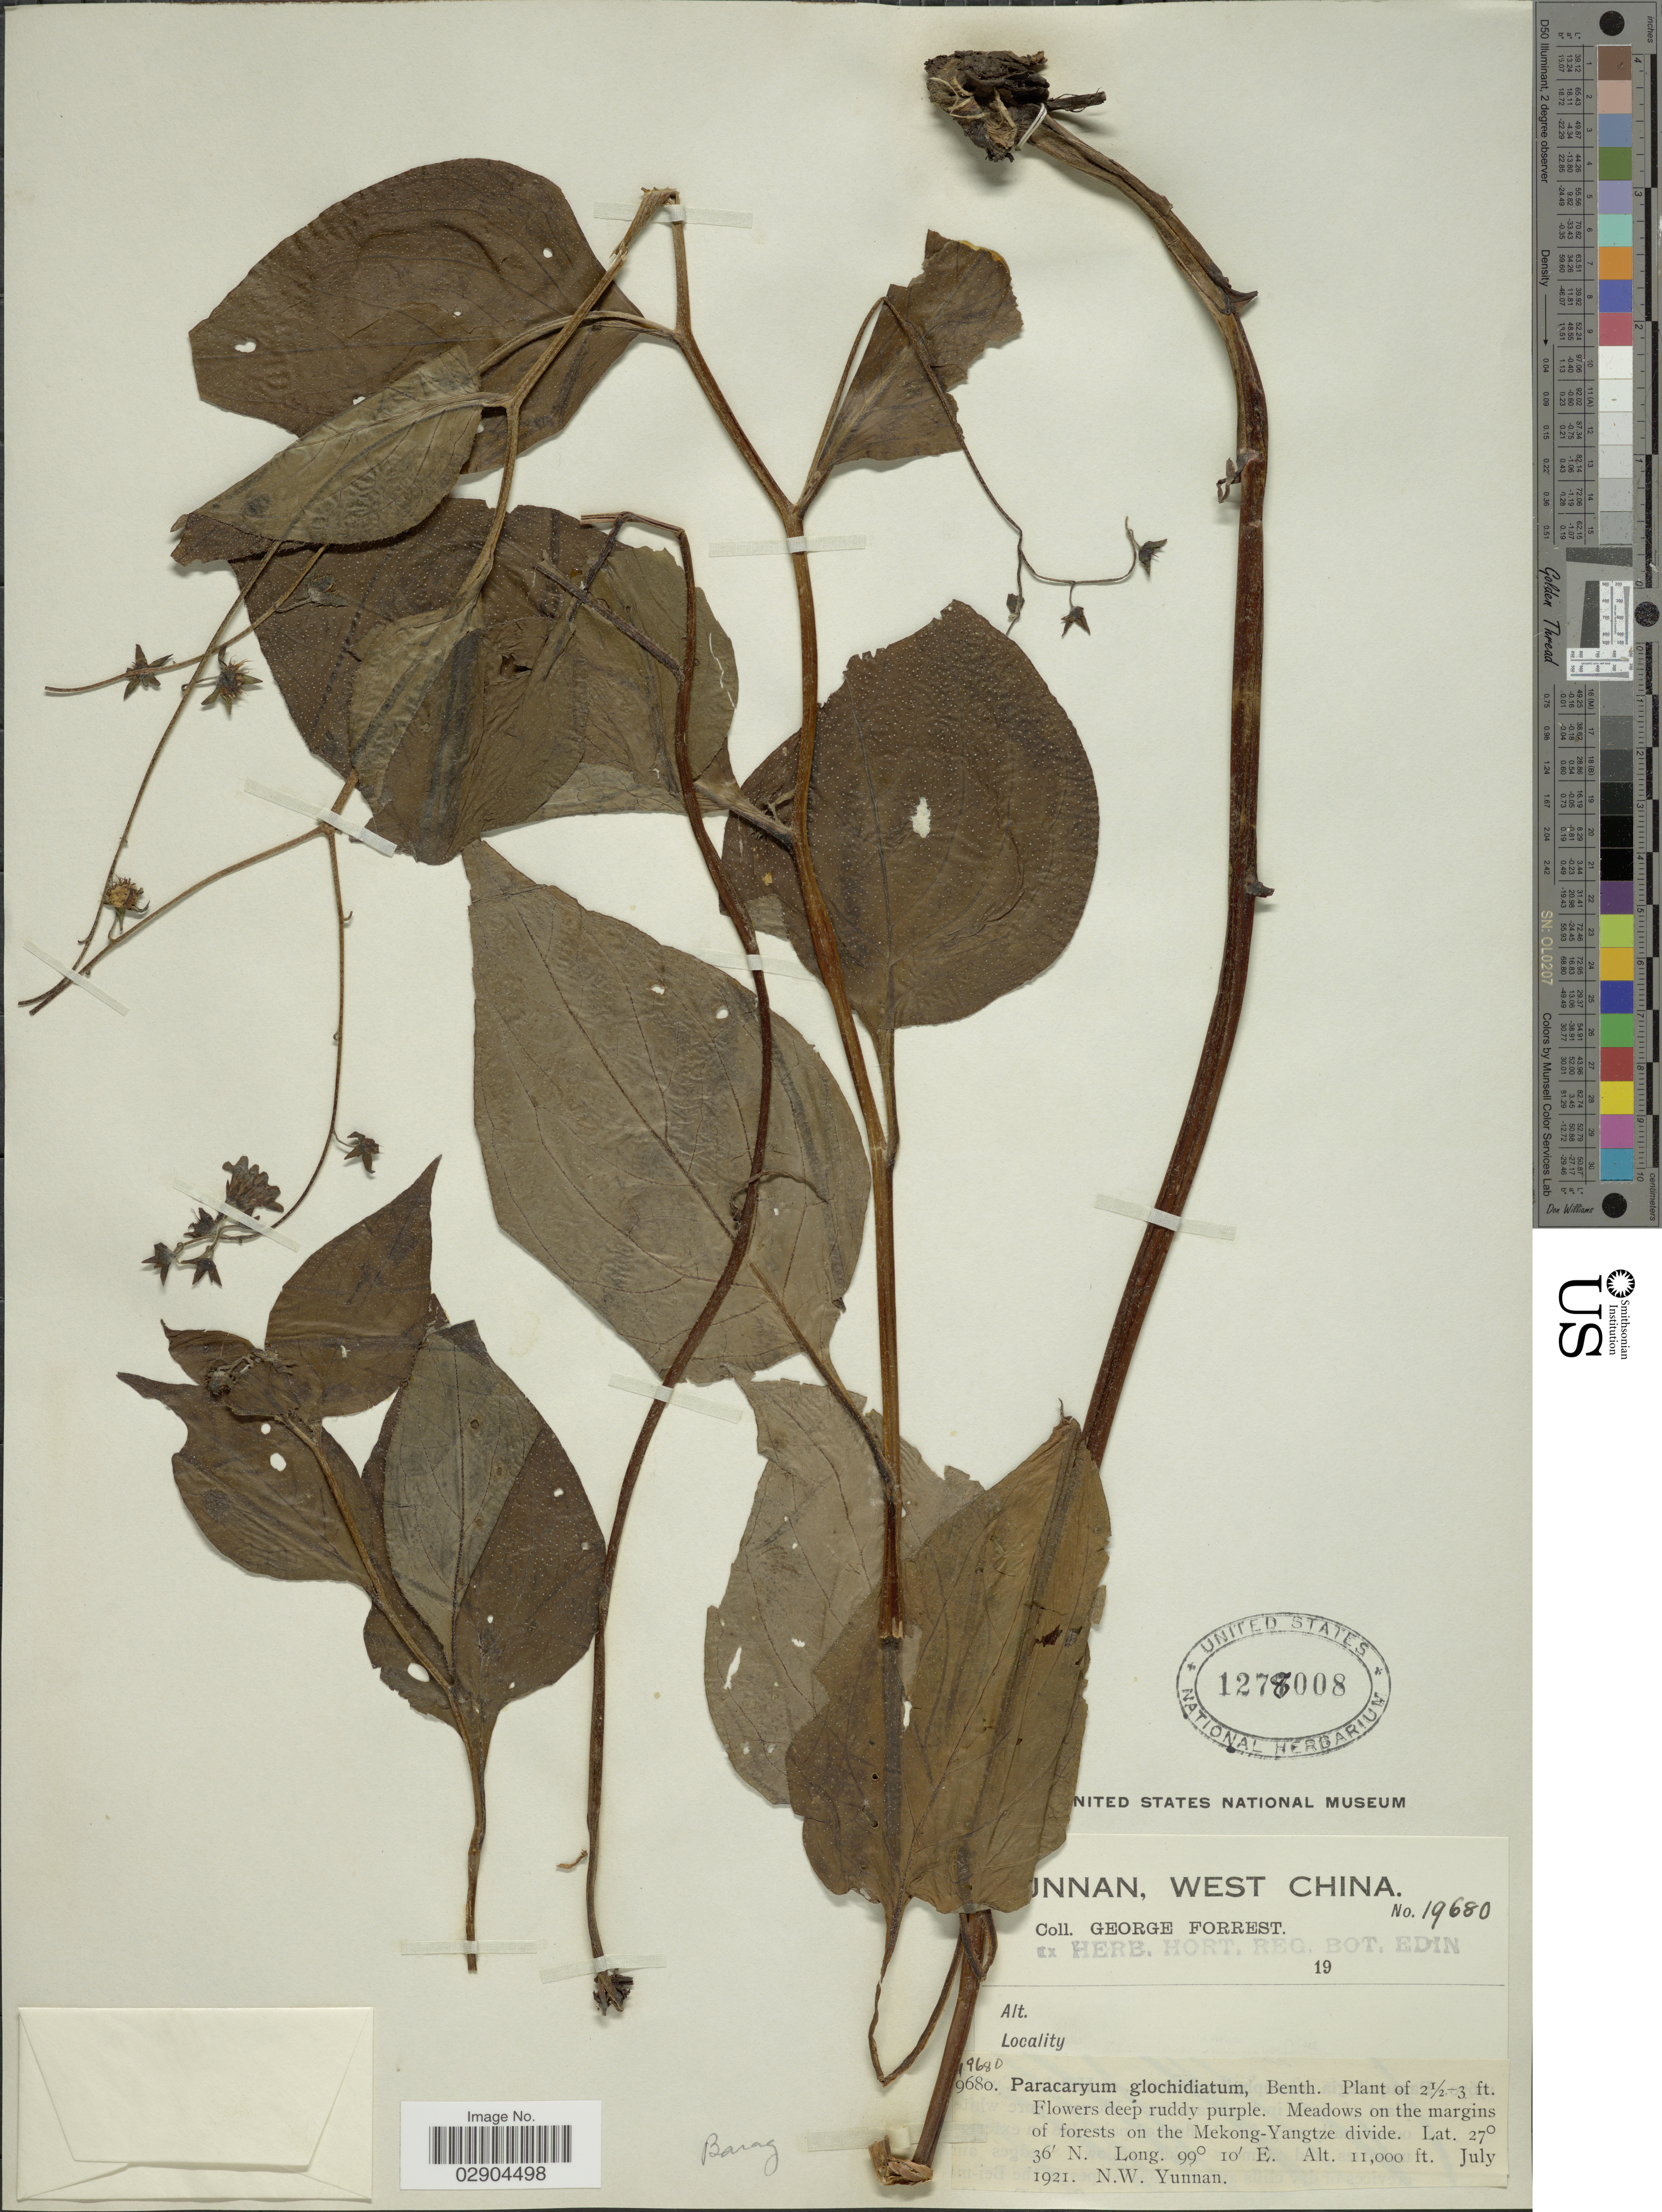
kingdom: Plantae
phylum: Tracheophyta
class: Magnoliopsida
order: Boraginales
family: Boraginaceae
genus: Paracaryum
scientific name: Paracaryum glochidiatum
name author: (A. DC.) Benth. & Hook. f.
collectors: G. Forrest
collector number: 19680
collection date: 1921-07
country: China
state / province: Yunnan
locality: West China. Meadows on the margins of forests on the Mekong-Yangtze divide. N.W. Yunnan.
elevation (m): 3353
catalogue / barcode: US 1278008